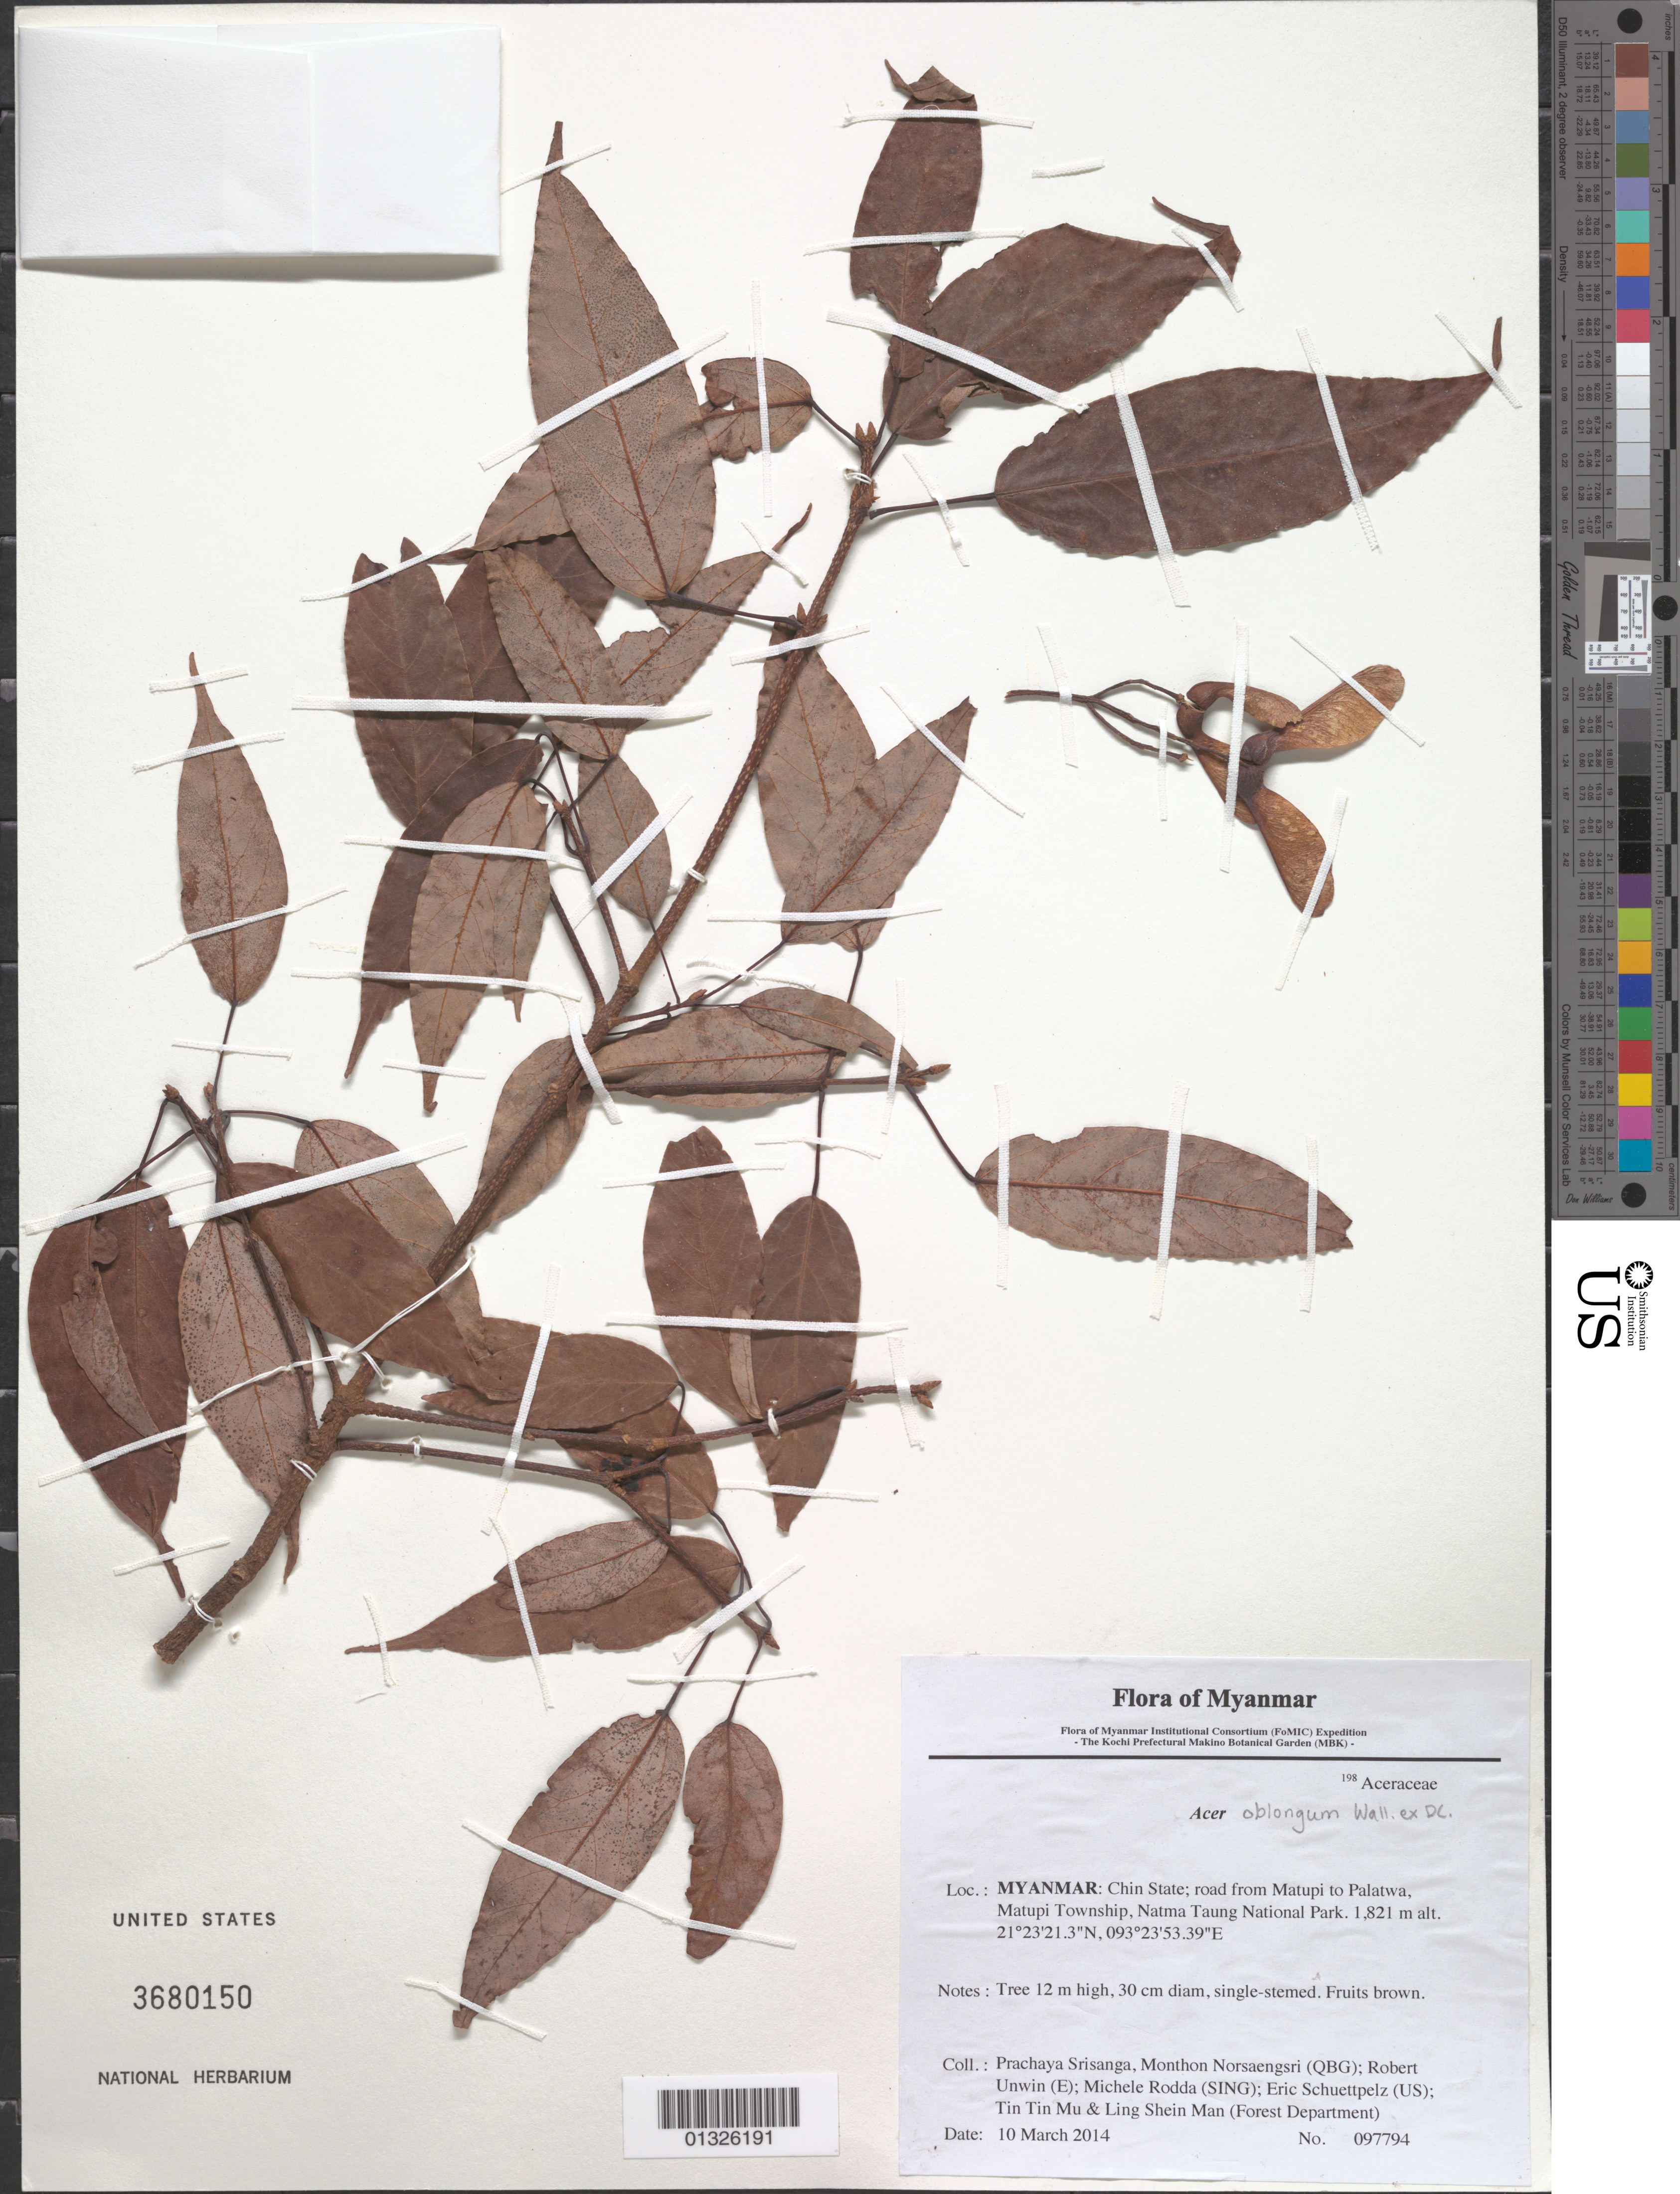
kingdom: Plantae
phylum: Tracheophyta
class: Magnoliopsida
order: Sapindales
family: Sapindaceae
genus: Acer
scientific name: Acer oblongum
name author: Wall. ex DC.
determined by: Baba, Y.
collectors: P. Srisanga, M. Norsaengsri, R. Unwin, M. Rodda, E. Schuettpelz, Tin Tin Mu & Ling Shein Man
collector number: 97794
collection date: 2014-03-10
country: Myanmar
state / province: Chin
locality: Road from Matupi to Palatwa, Matupi Township, Natma Taung National Park.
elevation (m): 1821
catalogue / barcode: US 3680150